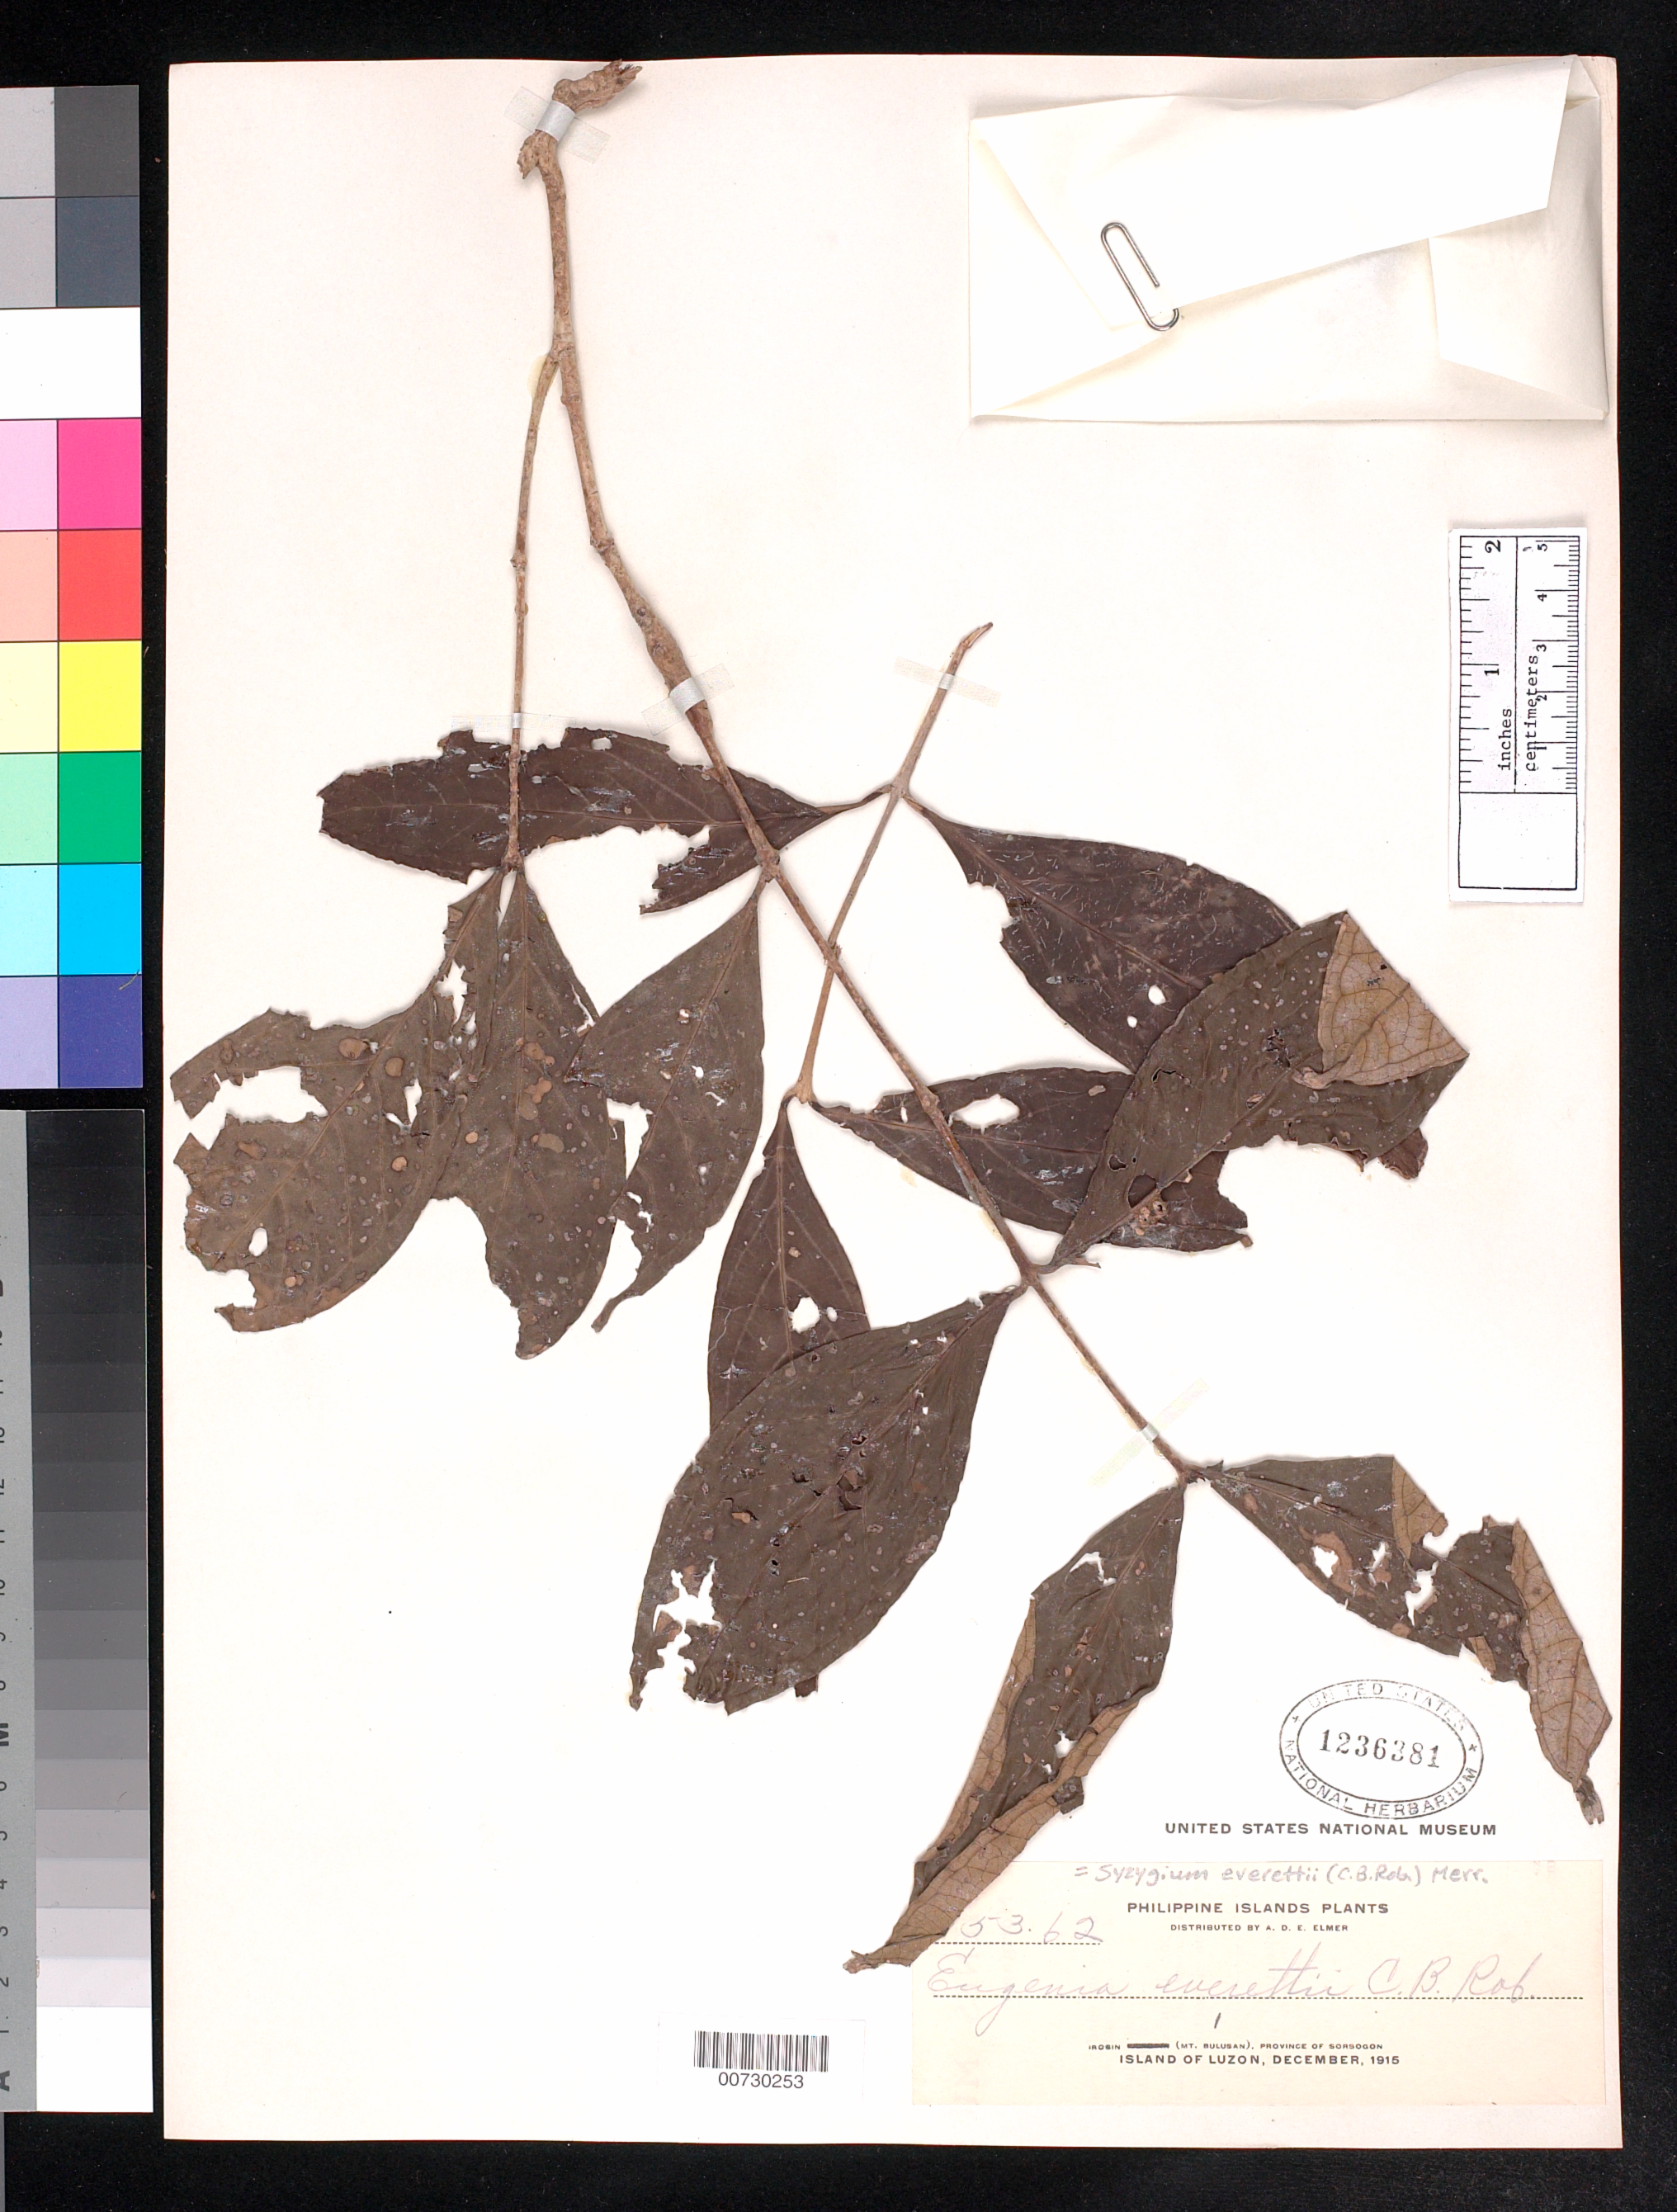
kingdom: Plantae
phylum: Tracheophyta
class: Magnoliopsida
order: Myrtales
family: Myrtaceae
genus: Syzygium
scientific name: Syzygium everettii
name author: (C.B. Rob.) Merr.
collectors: A. D. E. Elmer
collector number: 5362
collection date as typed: Dec 1915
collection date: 1915-12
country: Philippines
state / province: Bicol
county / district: Sorsogon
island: Luzon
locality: Irosin (Mt. Bulusan), Province of Sorsogon, Island of Luzon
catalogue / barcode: US 1236381